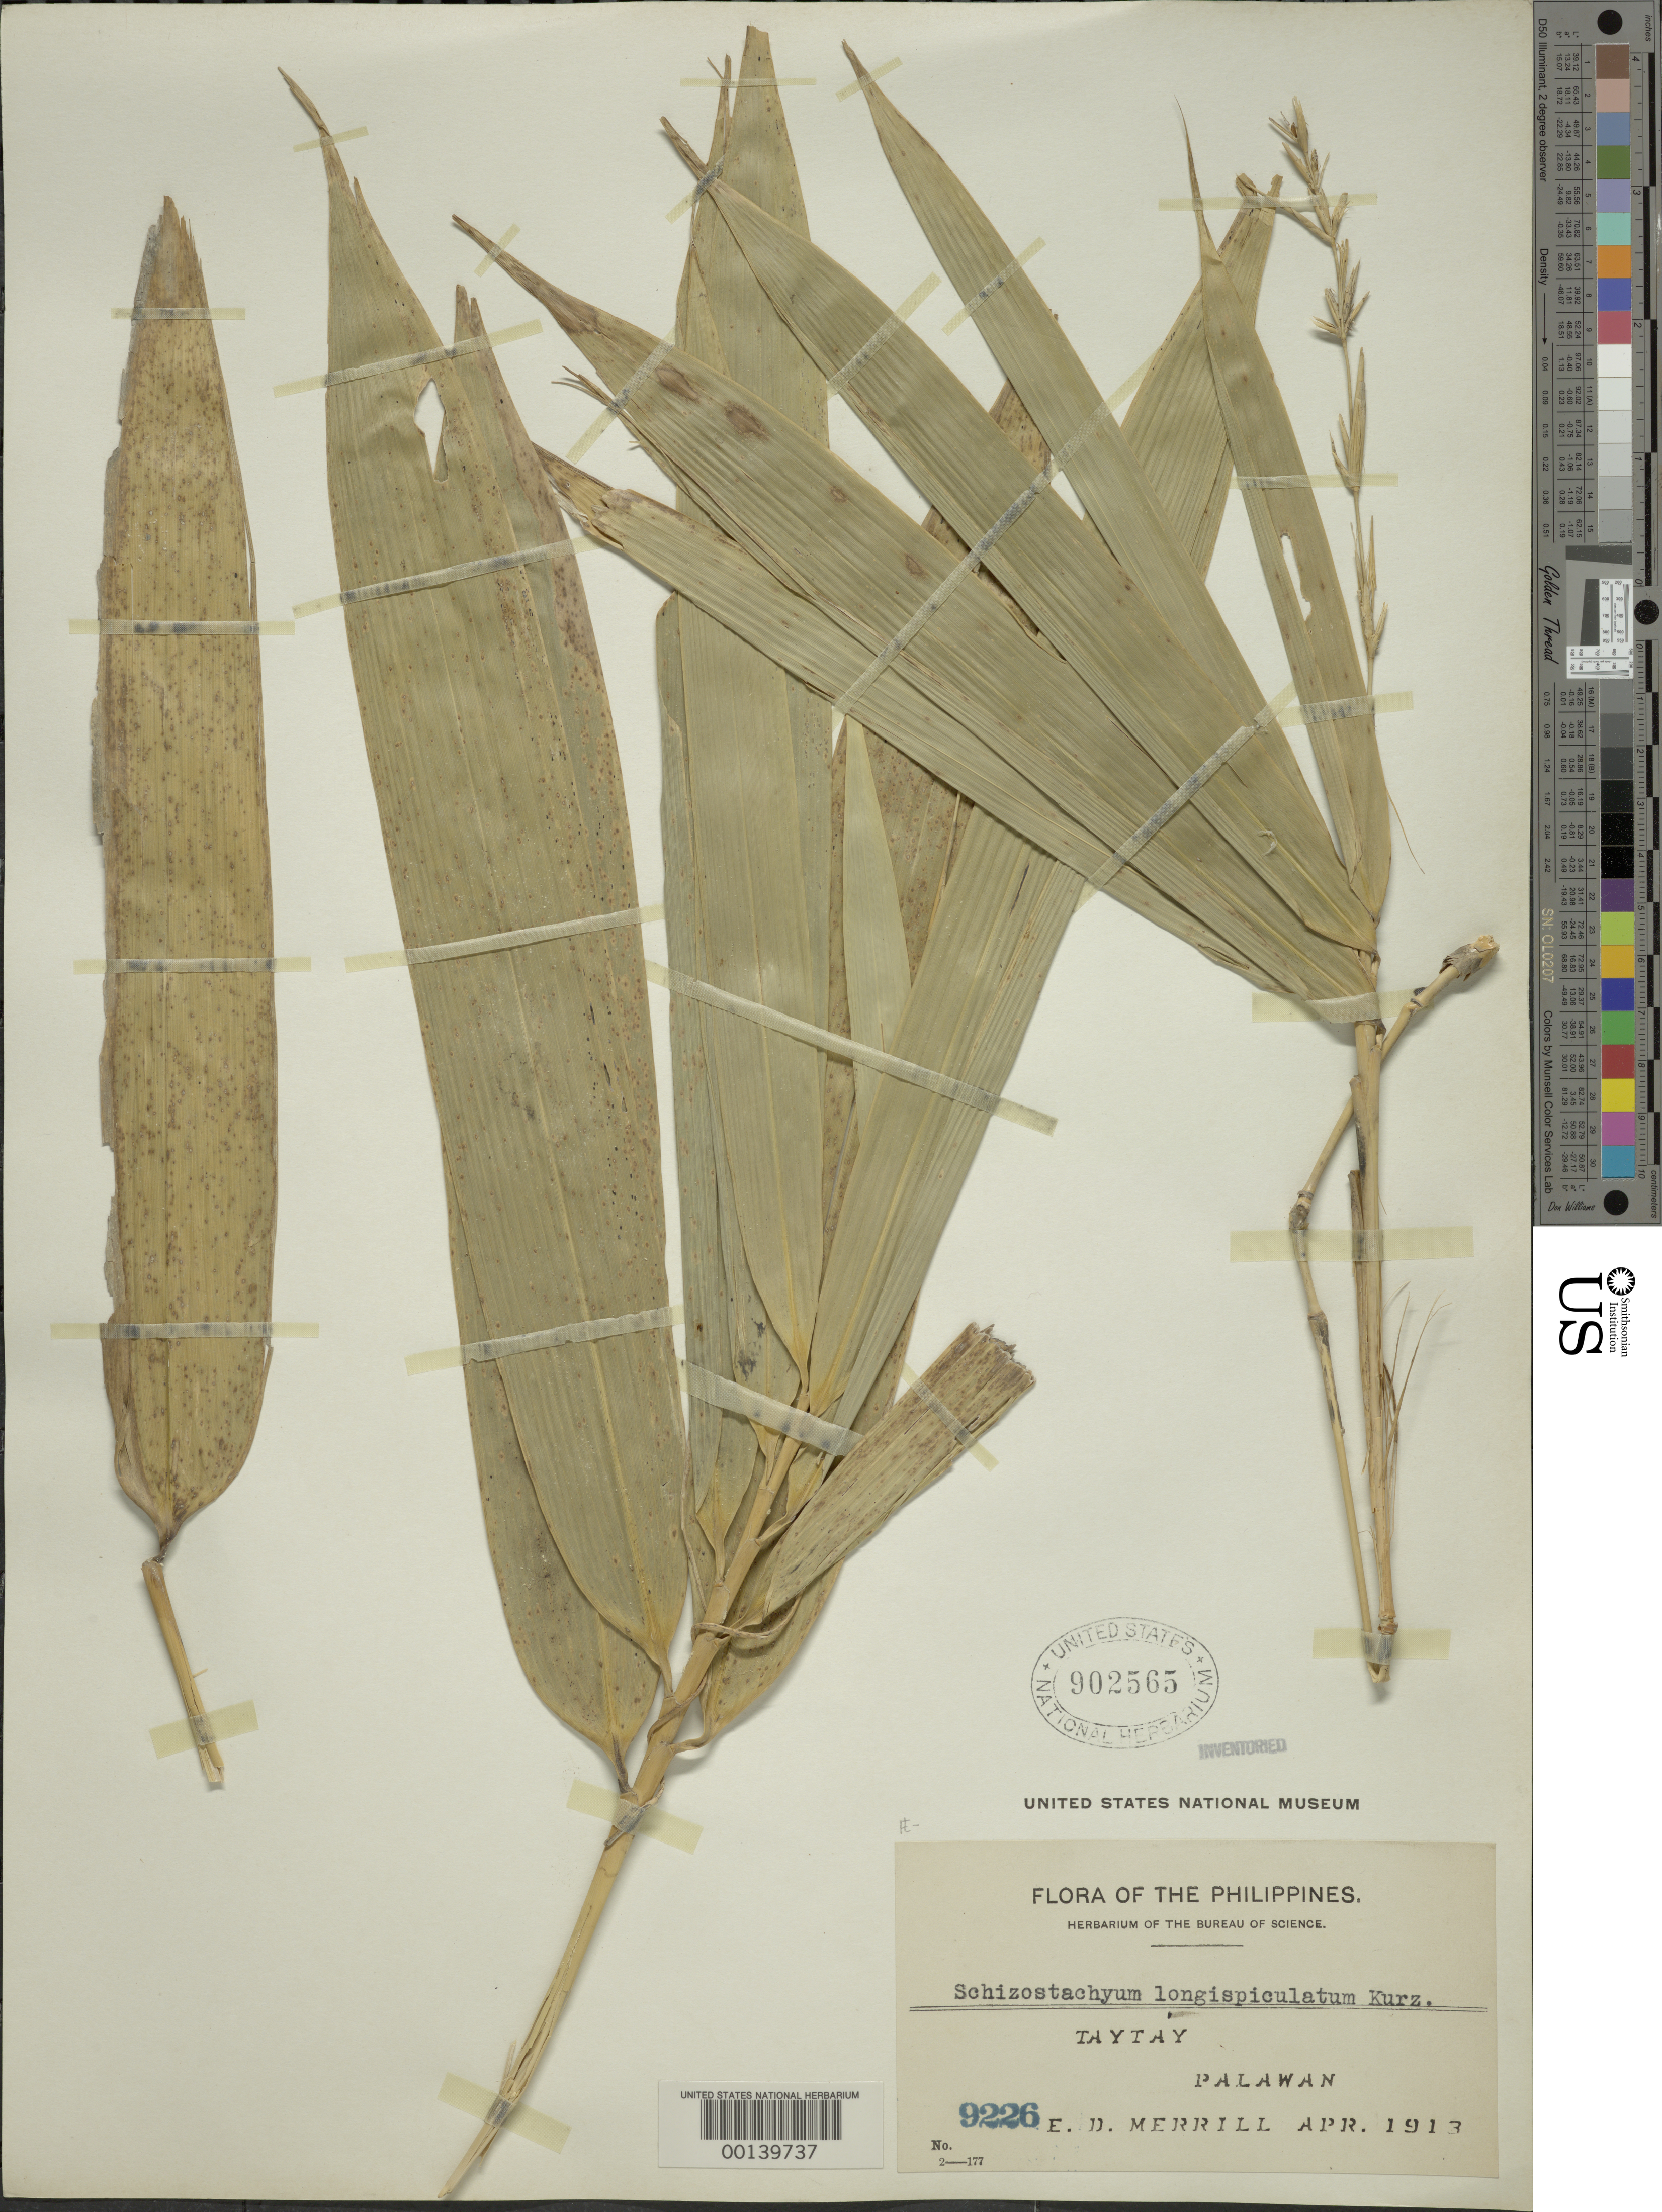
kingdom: Plantae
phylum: Tracheophyta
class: Liliopsida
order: Poales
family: Poaceae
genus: Schizostachyum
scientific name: Schizostachyum lima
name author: (Blanco) Merr.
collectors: E. D. Merrill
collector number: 9226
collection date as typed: Apr 1913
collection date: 1913-04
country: Philippines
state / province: Mimaropa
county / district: Palawan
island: Palawan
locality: Taytay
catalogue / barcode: US 902565